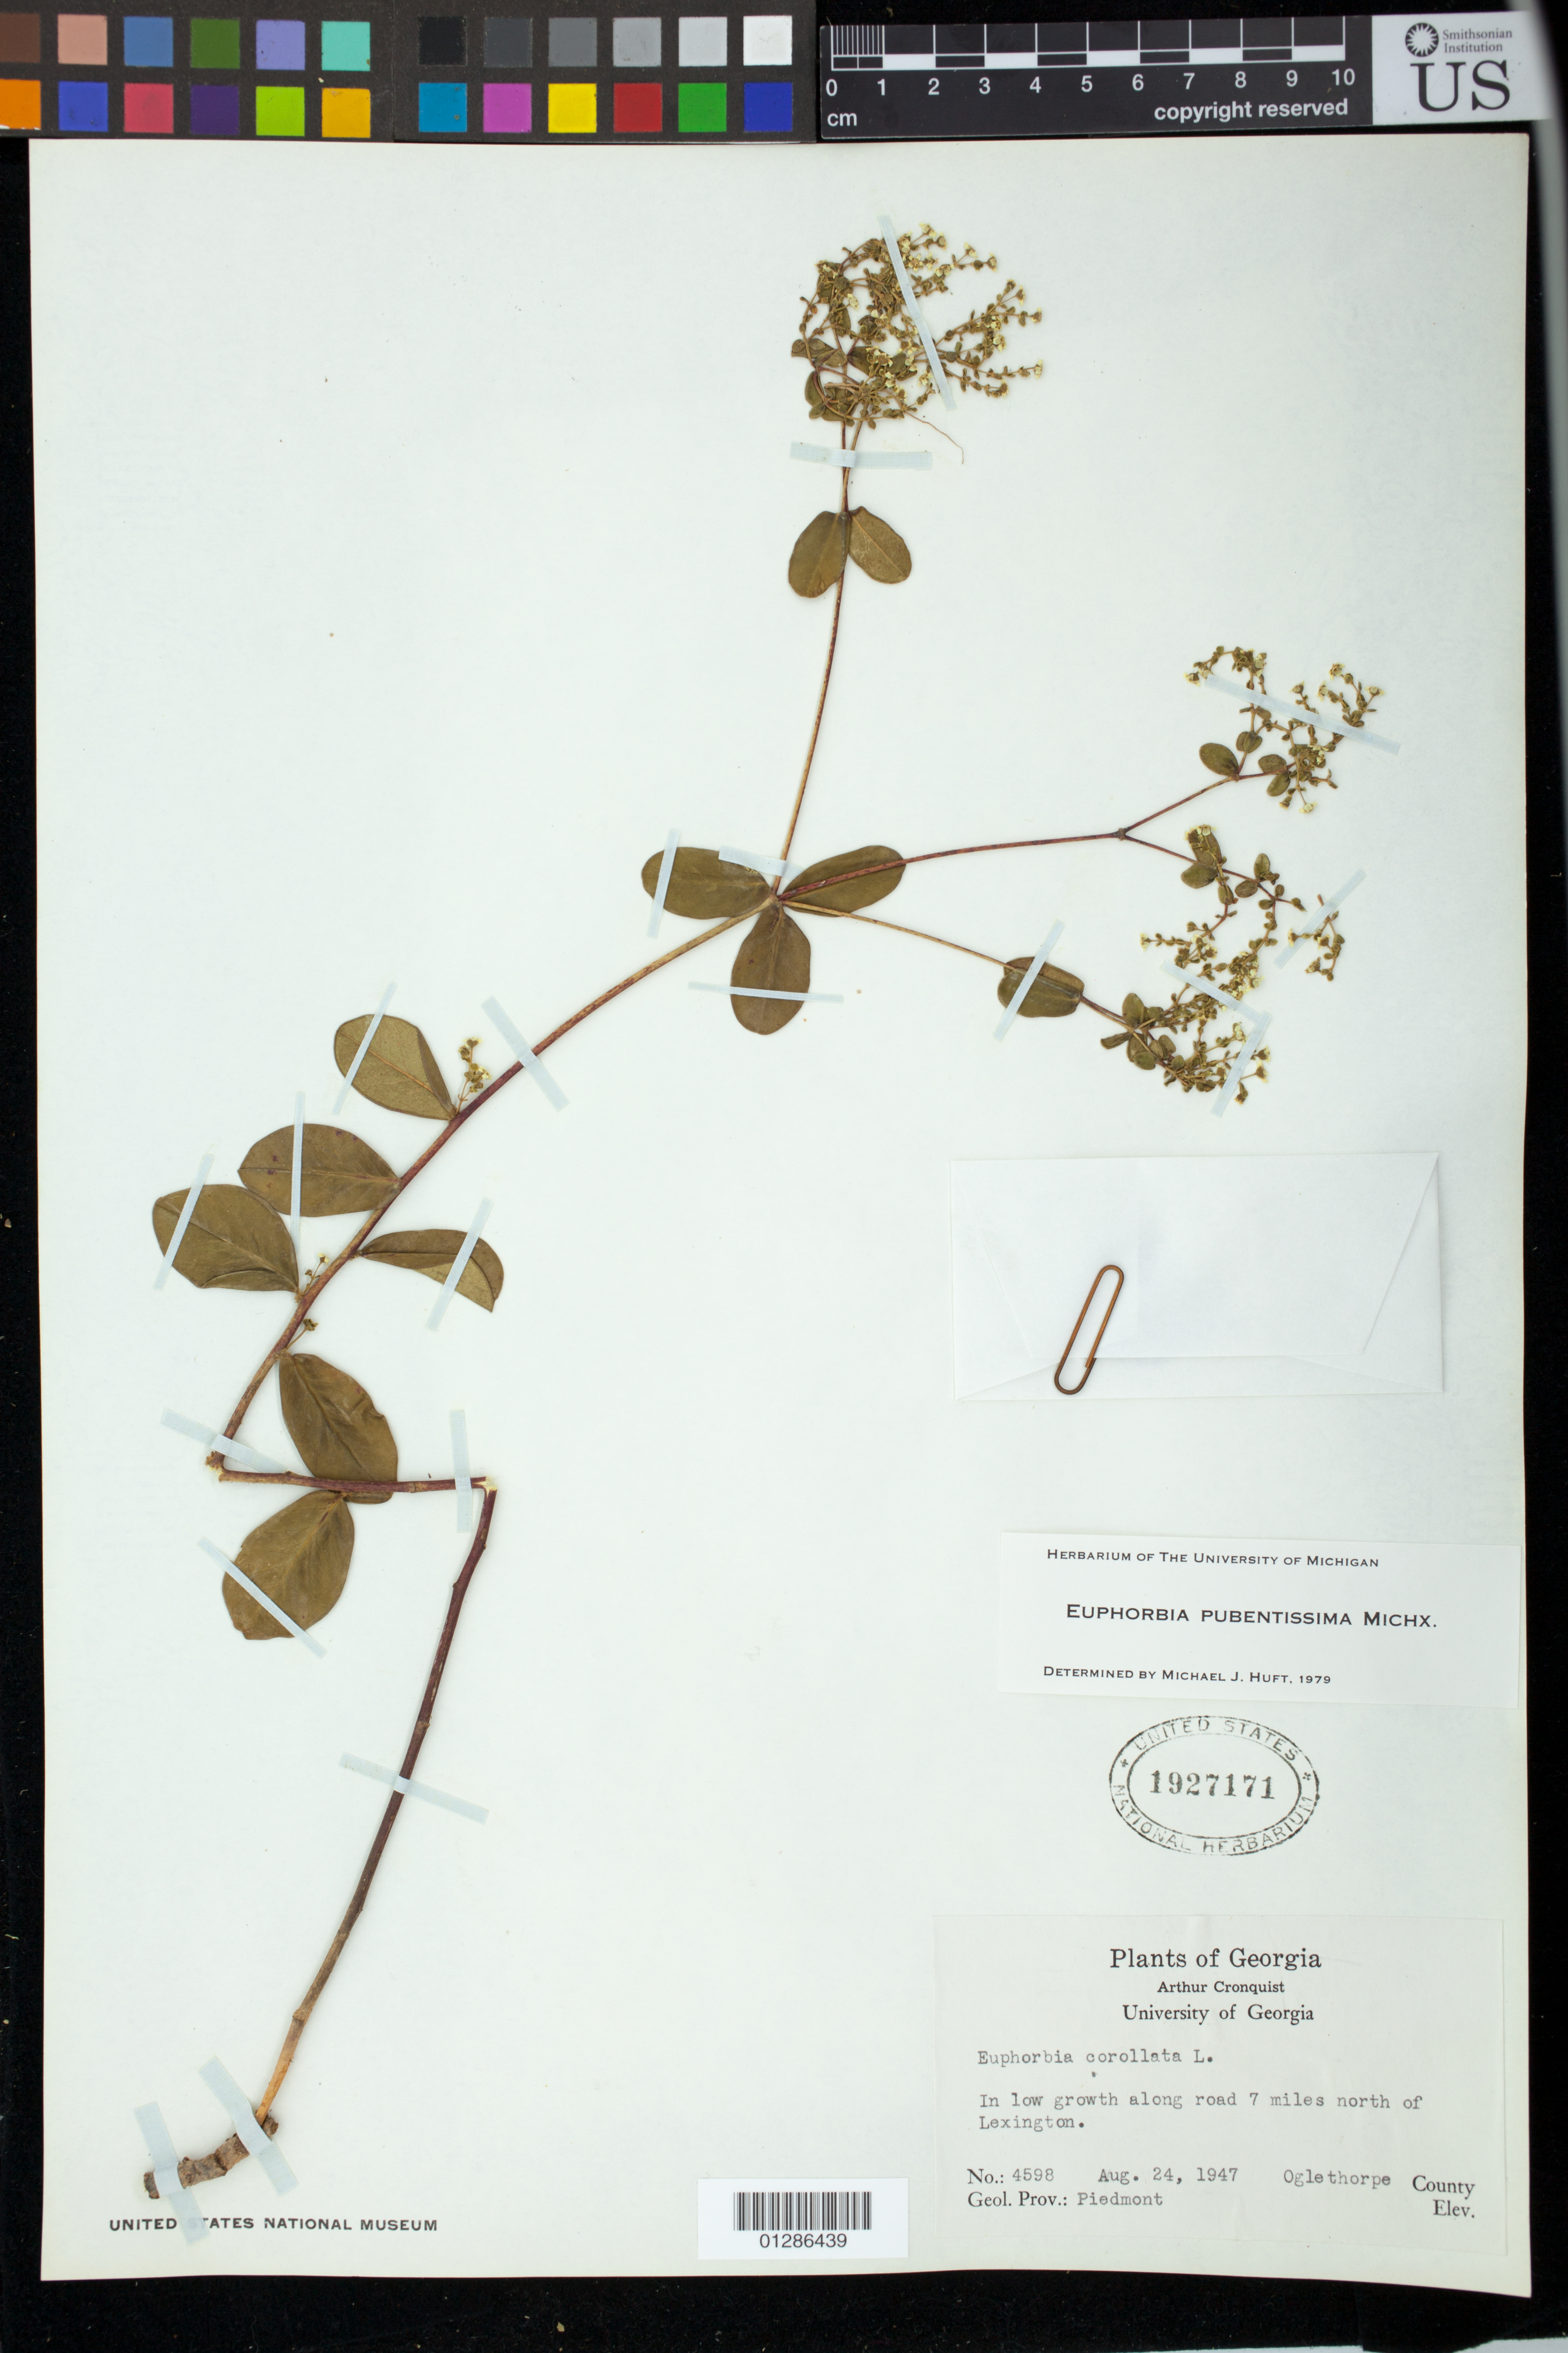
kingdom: Plantae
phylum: Tracheophyta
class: Magnoliopsida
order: Malpighiales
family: Euphorbiaceae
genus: Euphorbia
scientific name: Euphorbia pubentissima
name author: Michx.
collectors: A. J. Cronquist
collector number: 4598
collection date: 1947-08-24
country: United States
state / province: Georgia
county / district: Oglethorpe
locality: Along road 7 miles north of Lexington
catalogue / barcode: US 1827171